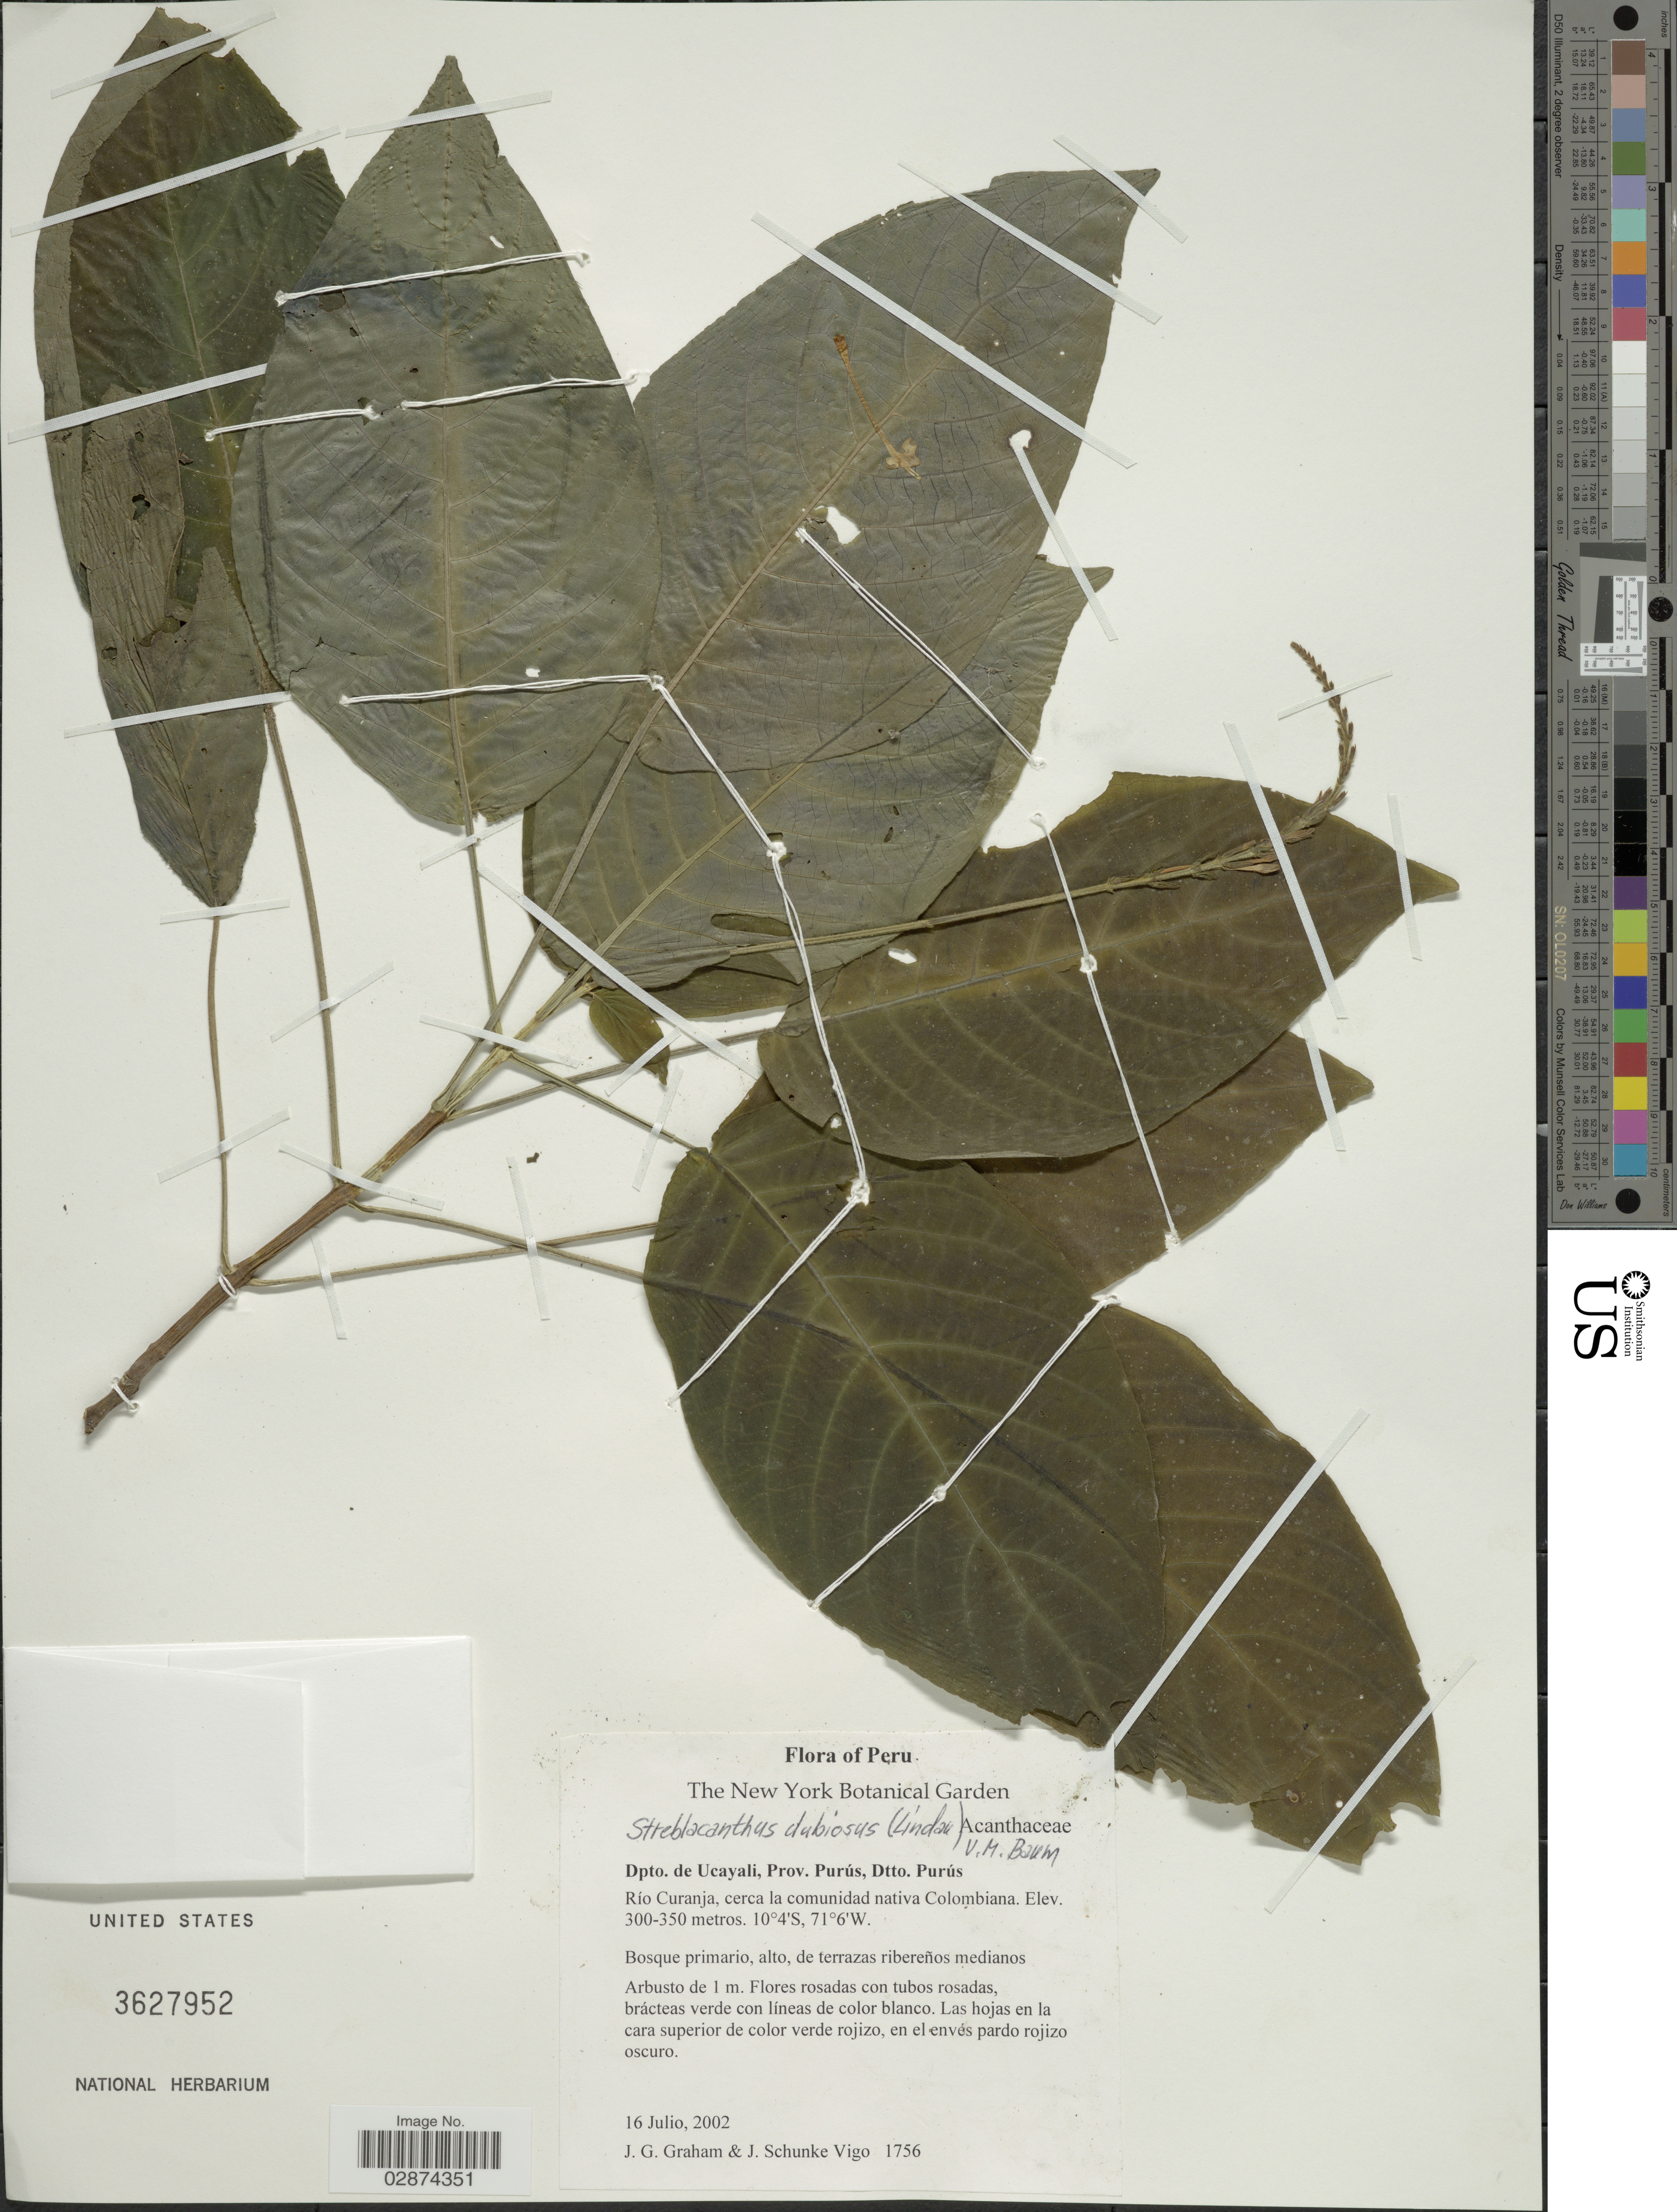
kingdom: Plantae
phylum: Tracheophyta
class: Magnoliopsida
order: Lamiales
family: Acanthaceae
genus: Streblacanthus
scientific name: Streblacanthus dubiosus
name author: (Lindau) V.M. Baum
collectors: J. Graham & J. Schunke Vigo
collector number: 1756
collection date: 2002-07-16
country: Peru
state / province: Ucayali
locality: Dpto. Ucayali, Prov. Purús, Dtto. Purús. Río Curanja, cerca la communidad nativa Colombiana.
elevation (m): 300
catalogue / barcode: US 3627952